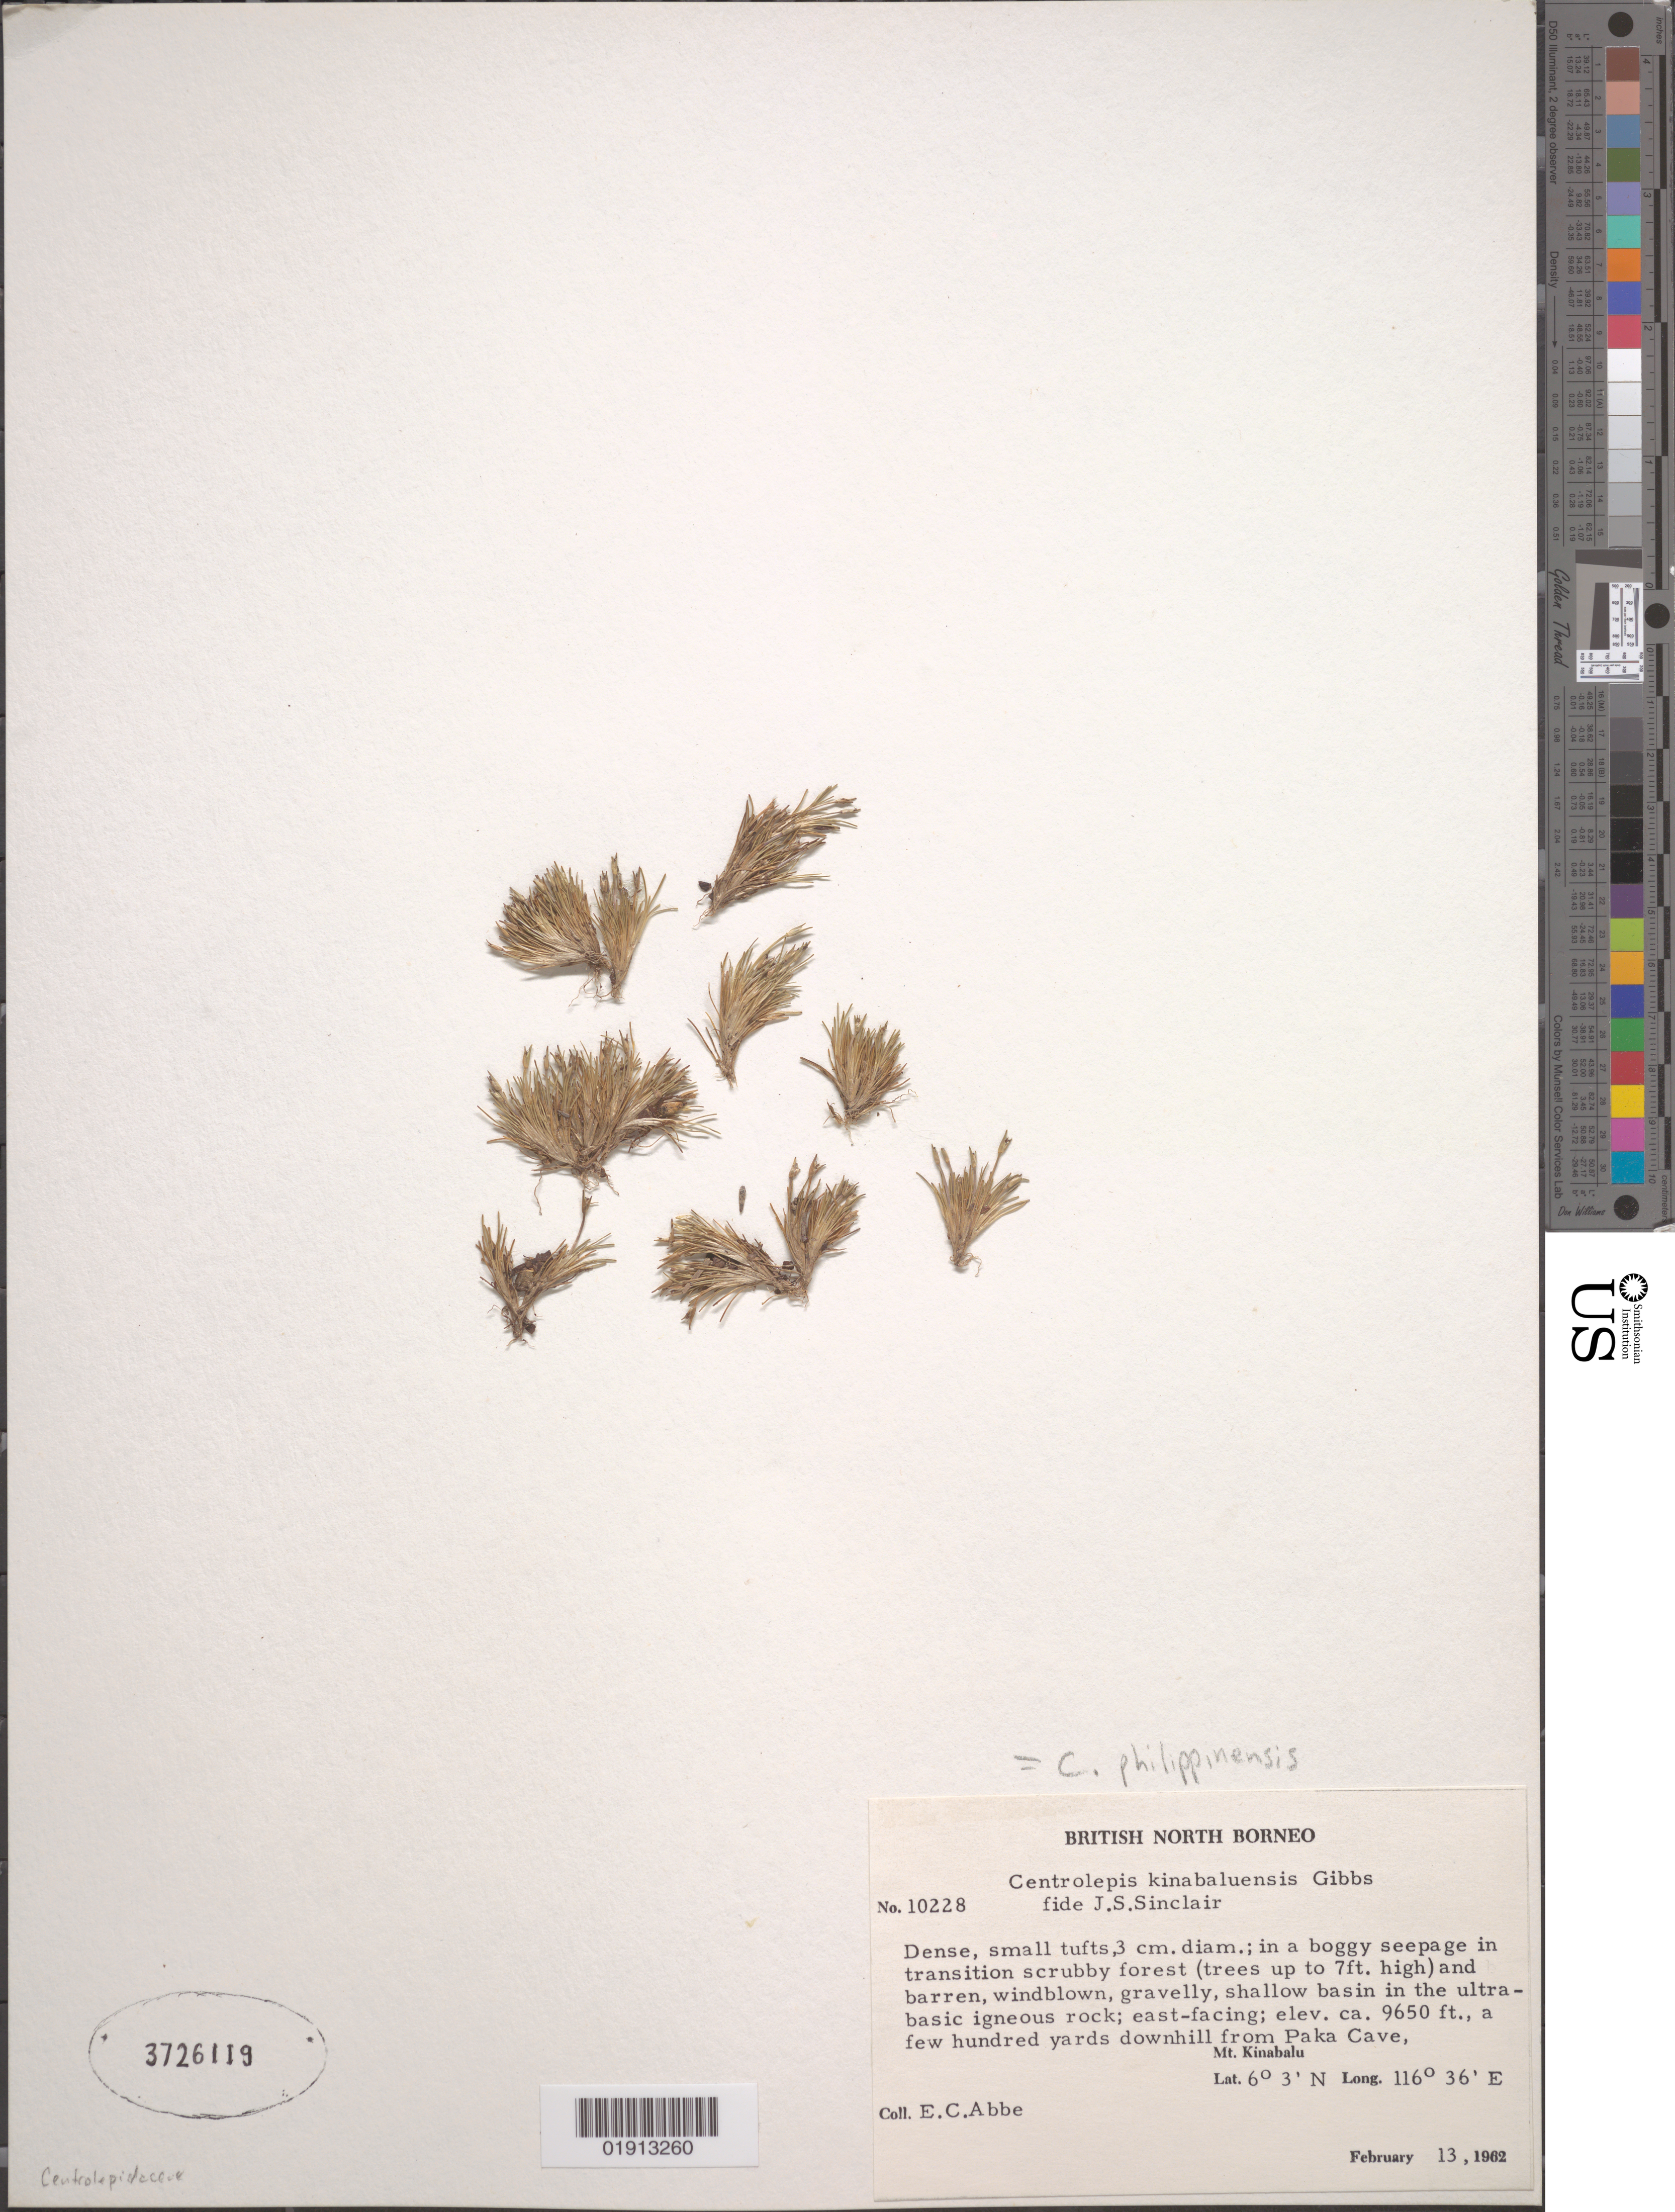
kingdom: Plantae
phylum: Tracheophyta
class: Liliopsida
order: Poales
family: Restionaceae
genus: Centrolepis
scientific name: Centrolepis philippinensis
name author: Merr.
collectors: E. C. Abbe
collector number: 10228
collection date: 1962-02-13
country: Malaysia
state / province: Sabah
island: Borneo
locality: British North Borneo, Mt. Kinabalu, a few hundred yards downhill from Paka Cave,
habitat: In a boggy seepage in transition scrubby forest and barren, windblown, gravelly, shallow basin in the ultra-basic igneous rock; east-facing.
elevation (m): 2941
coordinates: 6 03 N, 116 36 E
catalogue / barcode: US 3726119